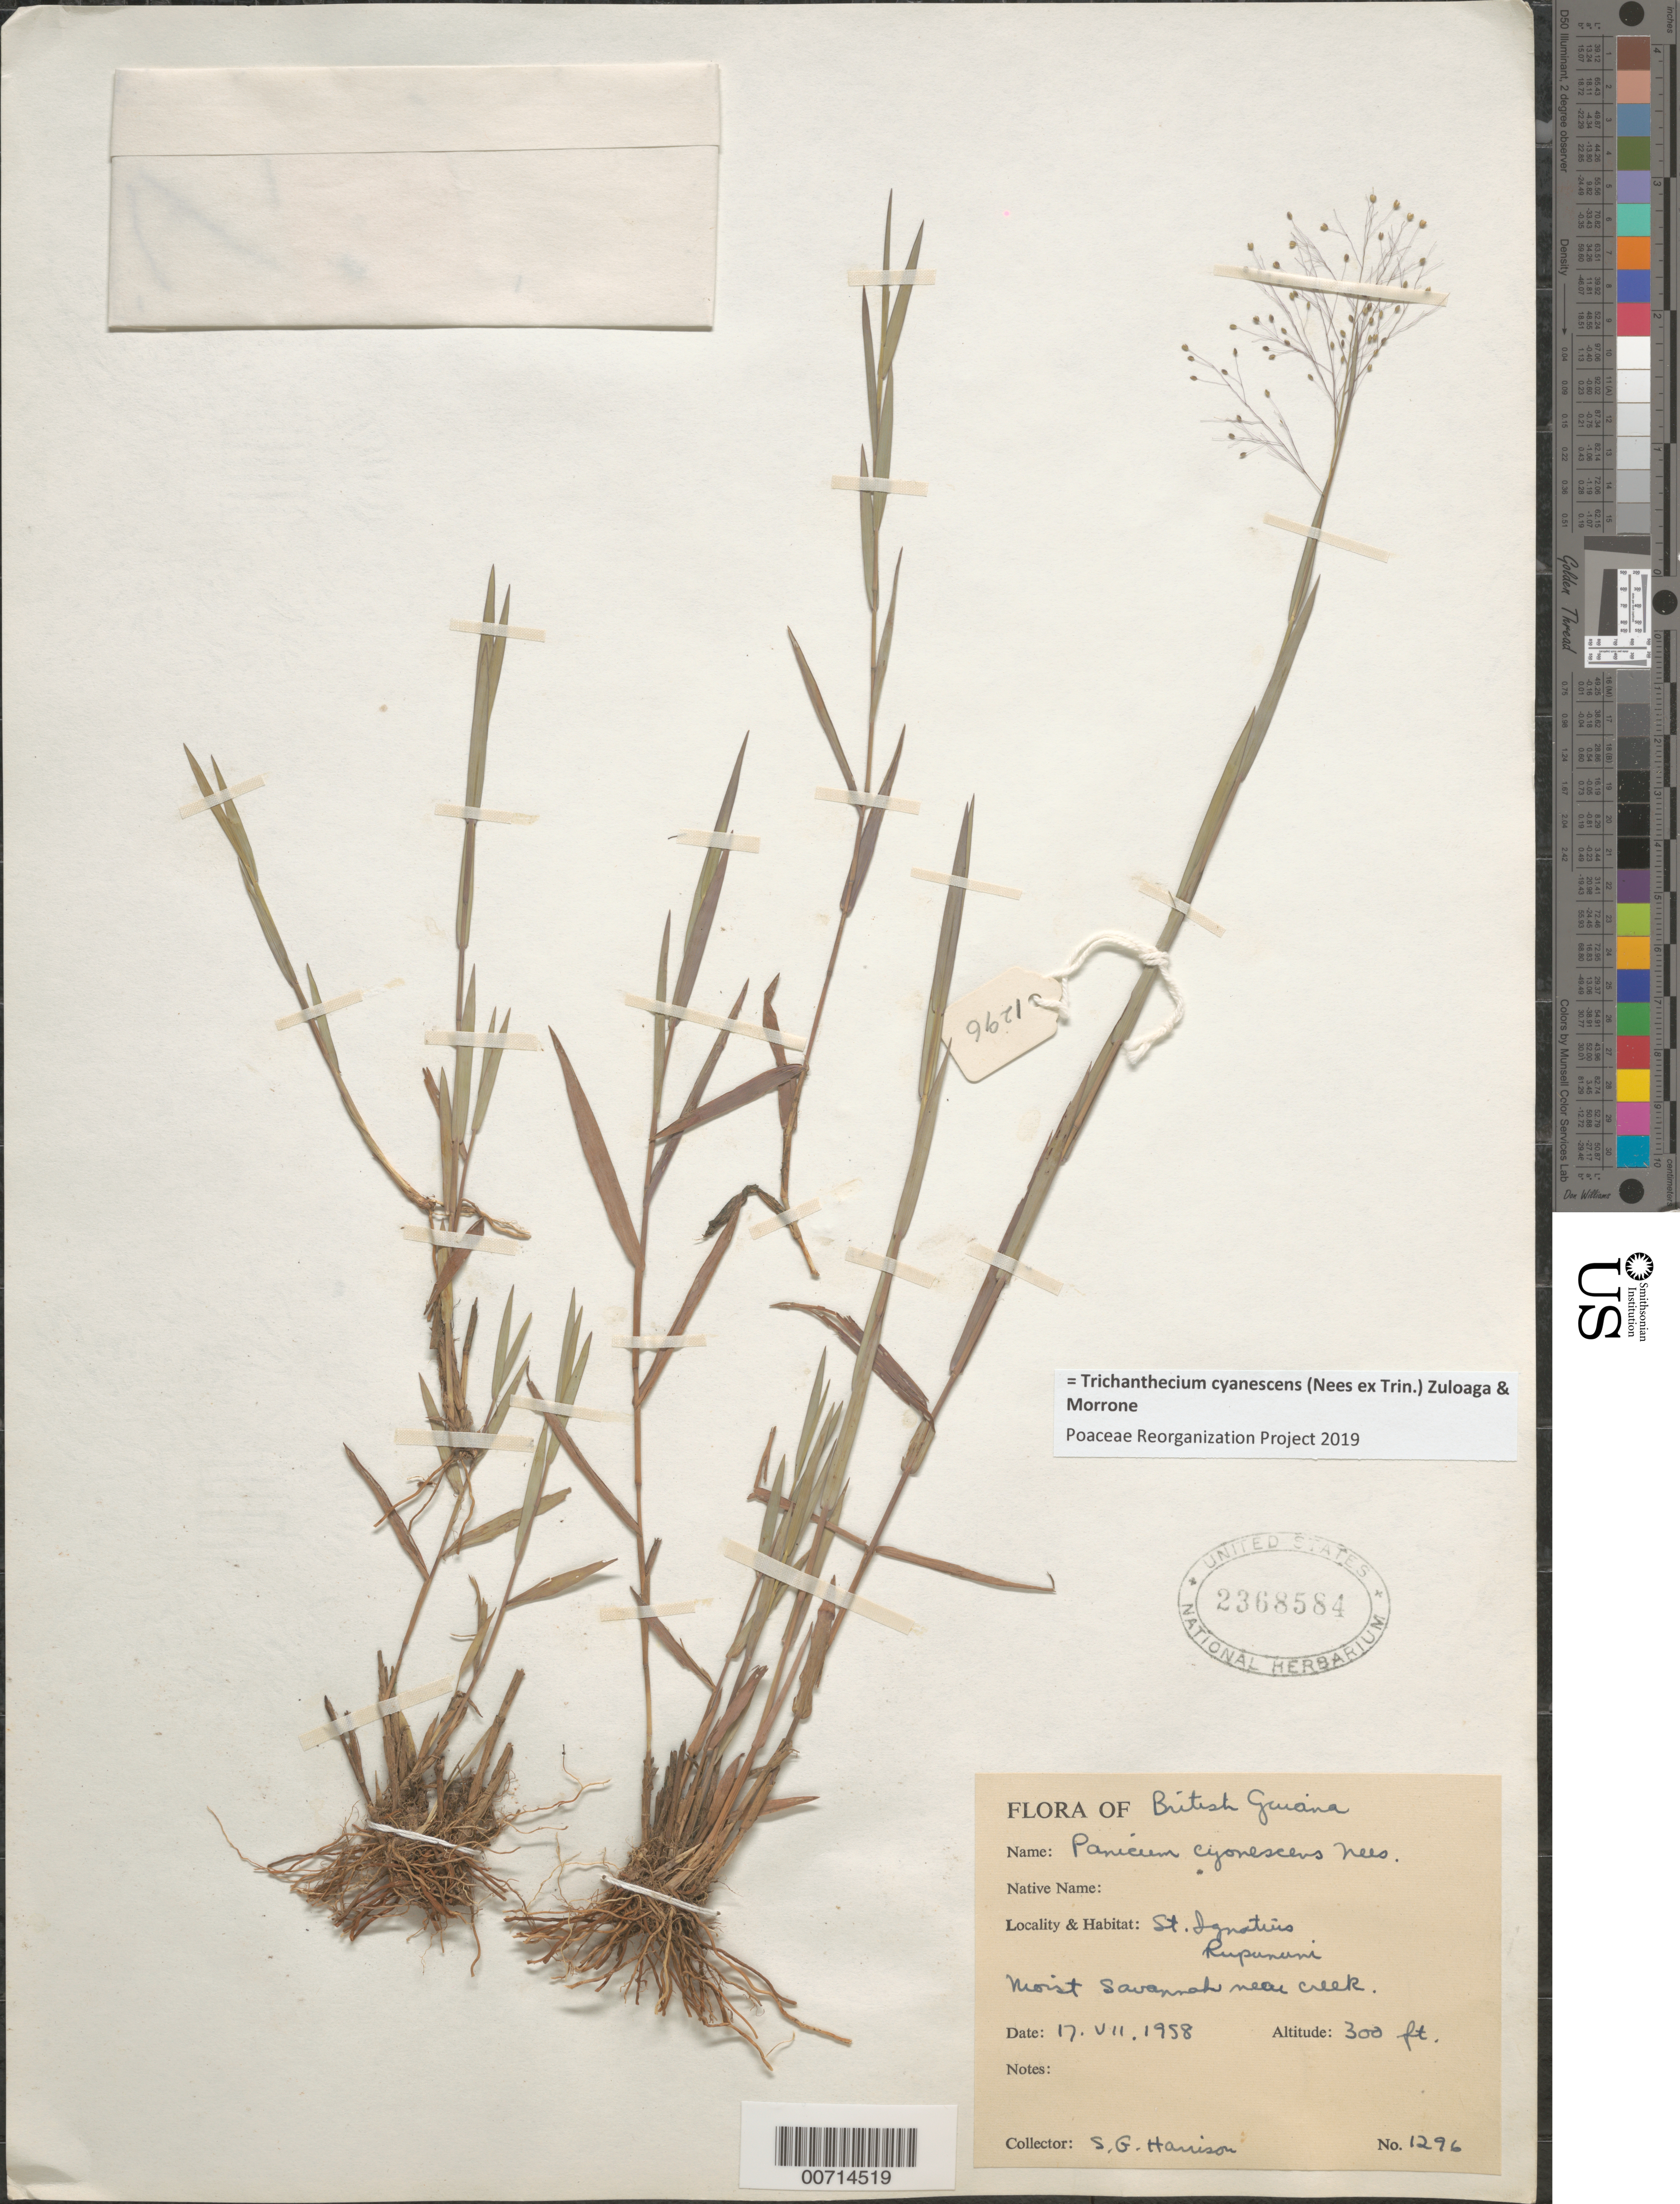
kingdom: Plantae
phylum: Tracheophyta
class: Liliopsida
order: Poales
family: Poaceae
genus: Trichanthecium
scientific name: Trichanthecium cyanescens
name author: (Nees ex Trin.) Zuloaga & Morrone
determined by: Poaceae Reorganization Project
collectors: S. G. Harrison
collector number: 1296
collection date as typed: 17-Jul-58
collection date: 1958-07-17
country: Guyana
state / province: U. Takutu-U. Essequibo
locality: St. Ignatius, Rupununi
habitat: Moist savanna near creek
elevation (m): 91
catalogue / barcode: US 2368584